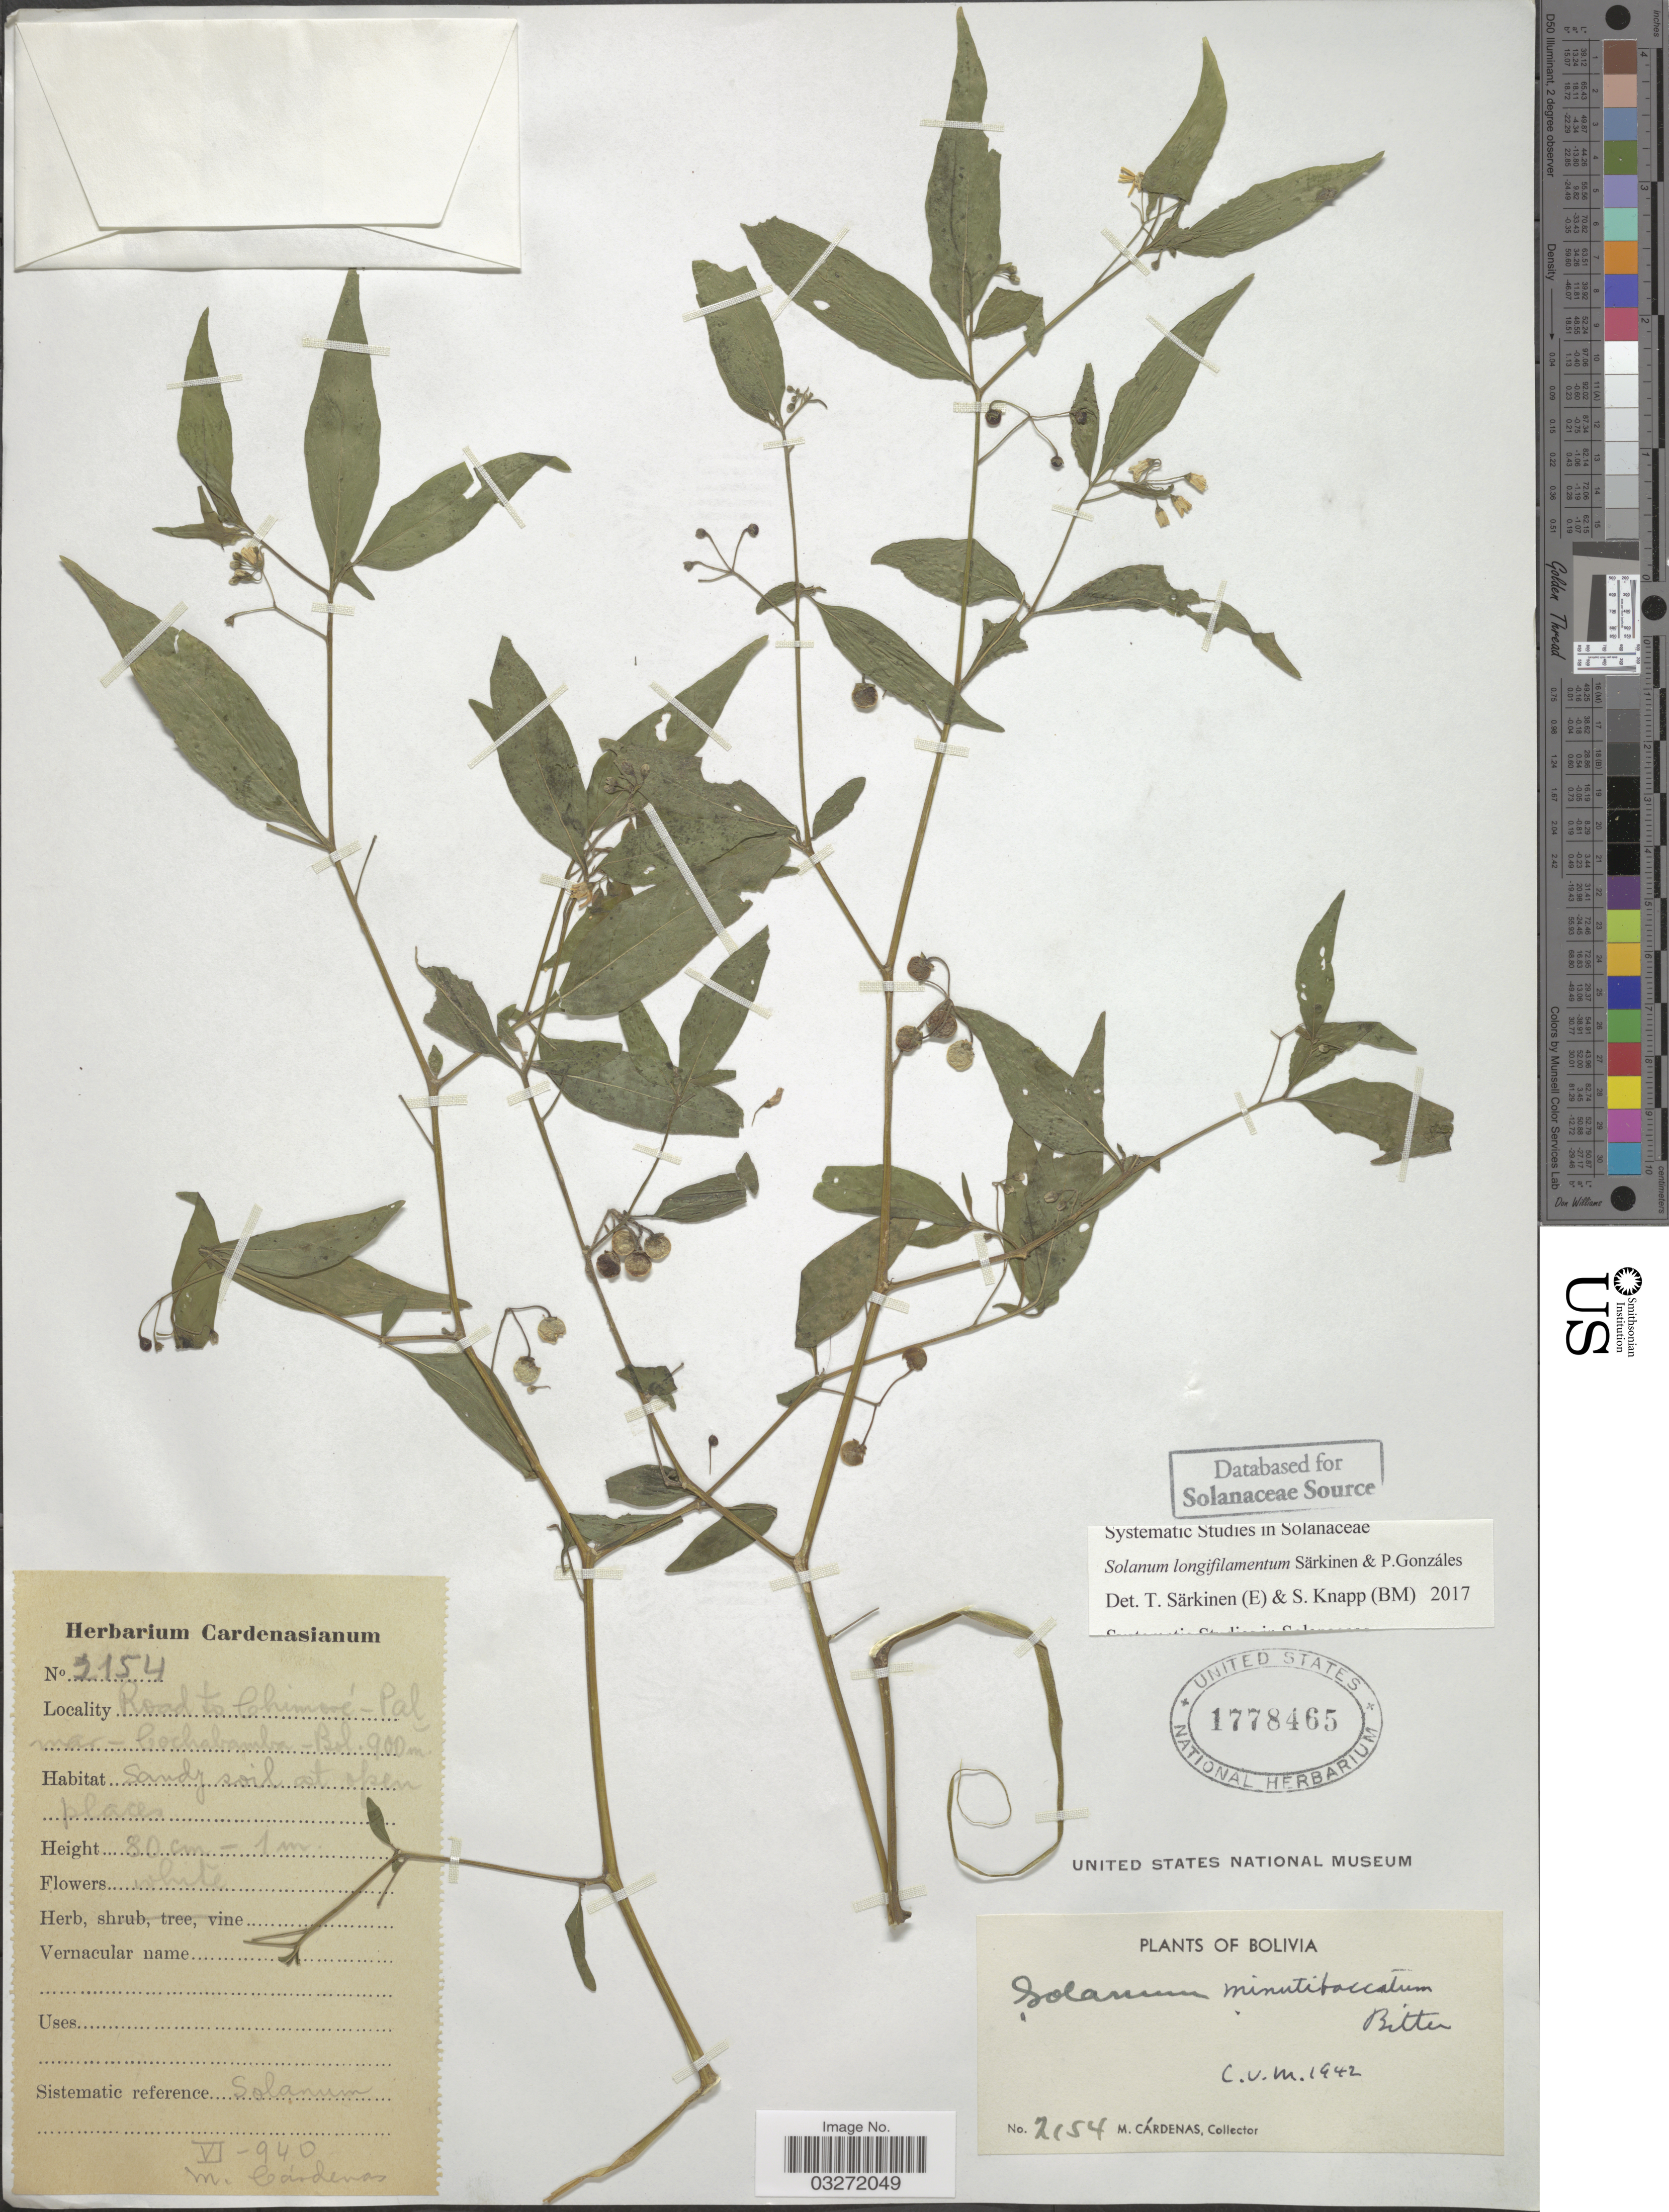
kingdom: Plantae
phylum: Tracheophyta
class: Magnoliopsida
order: Solanales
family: Solanaceae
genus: Solanum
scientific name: Solanum longifilamentum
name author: Särkinen & P. Gonzáles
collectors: M. Cárdenas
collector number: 2154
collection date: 1940-06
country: Bolivia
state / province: Cochabamba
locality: Road to Chimoré - Palmar.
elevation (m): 900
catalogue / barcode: US 1778465